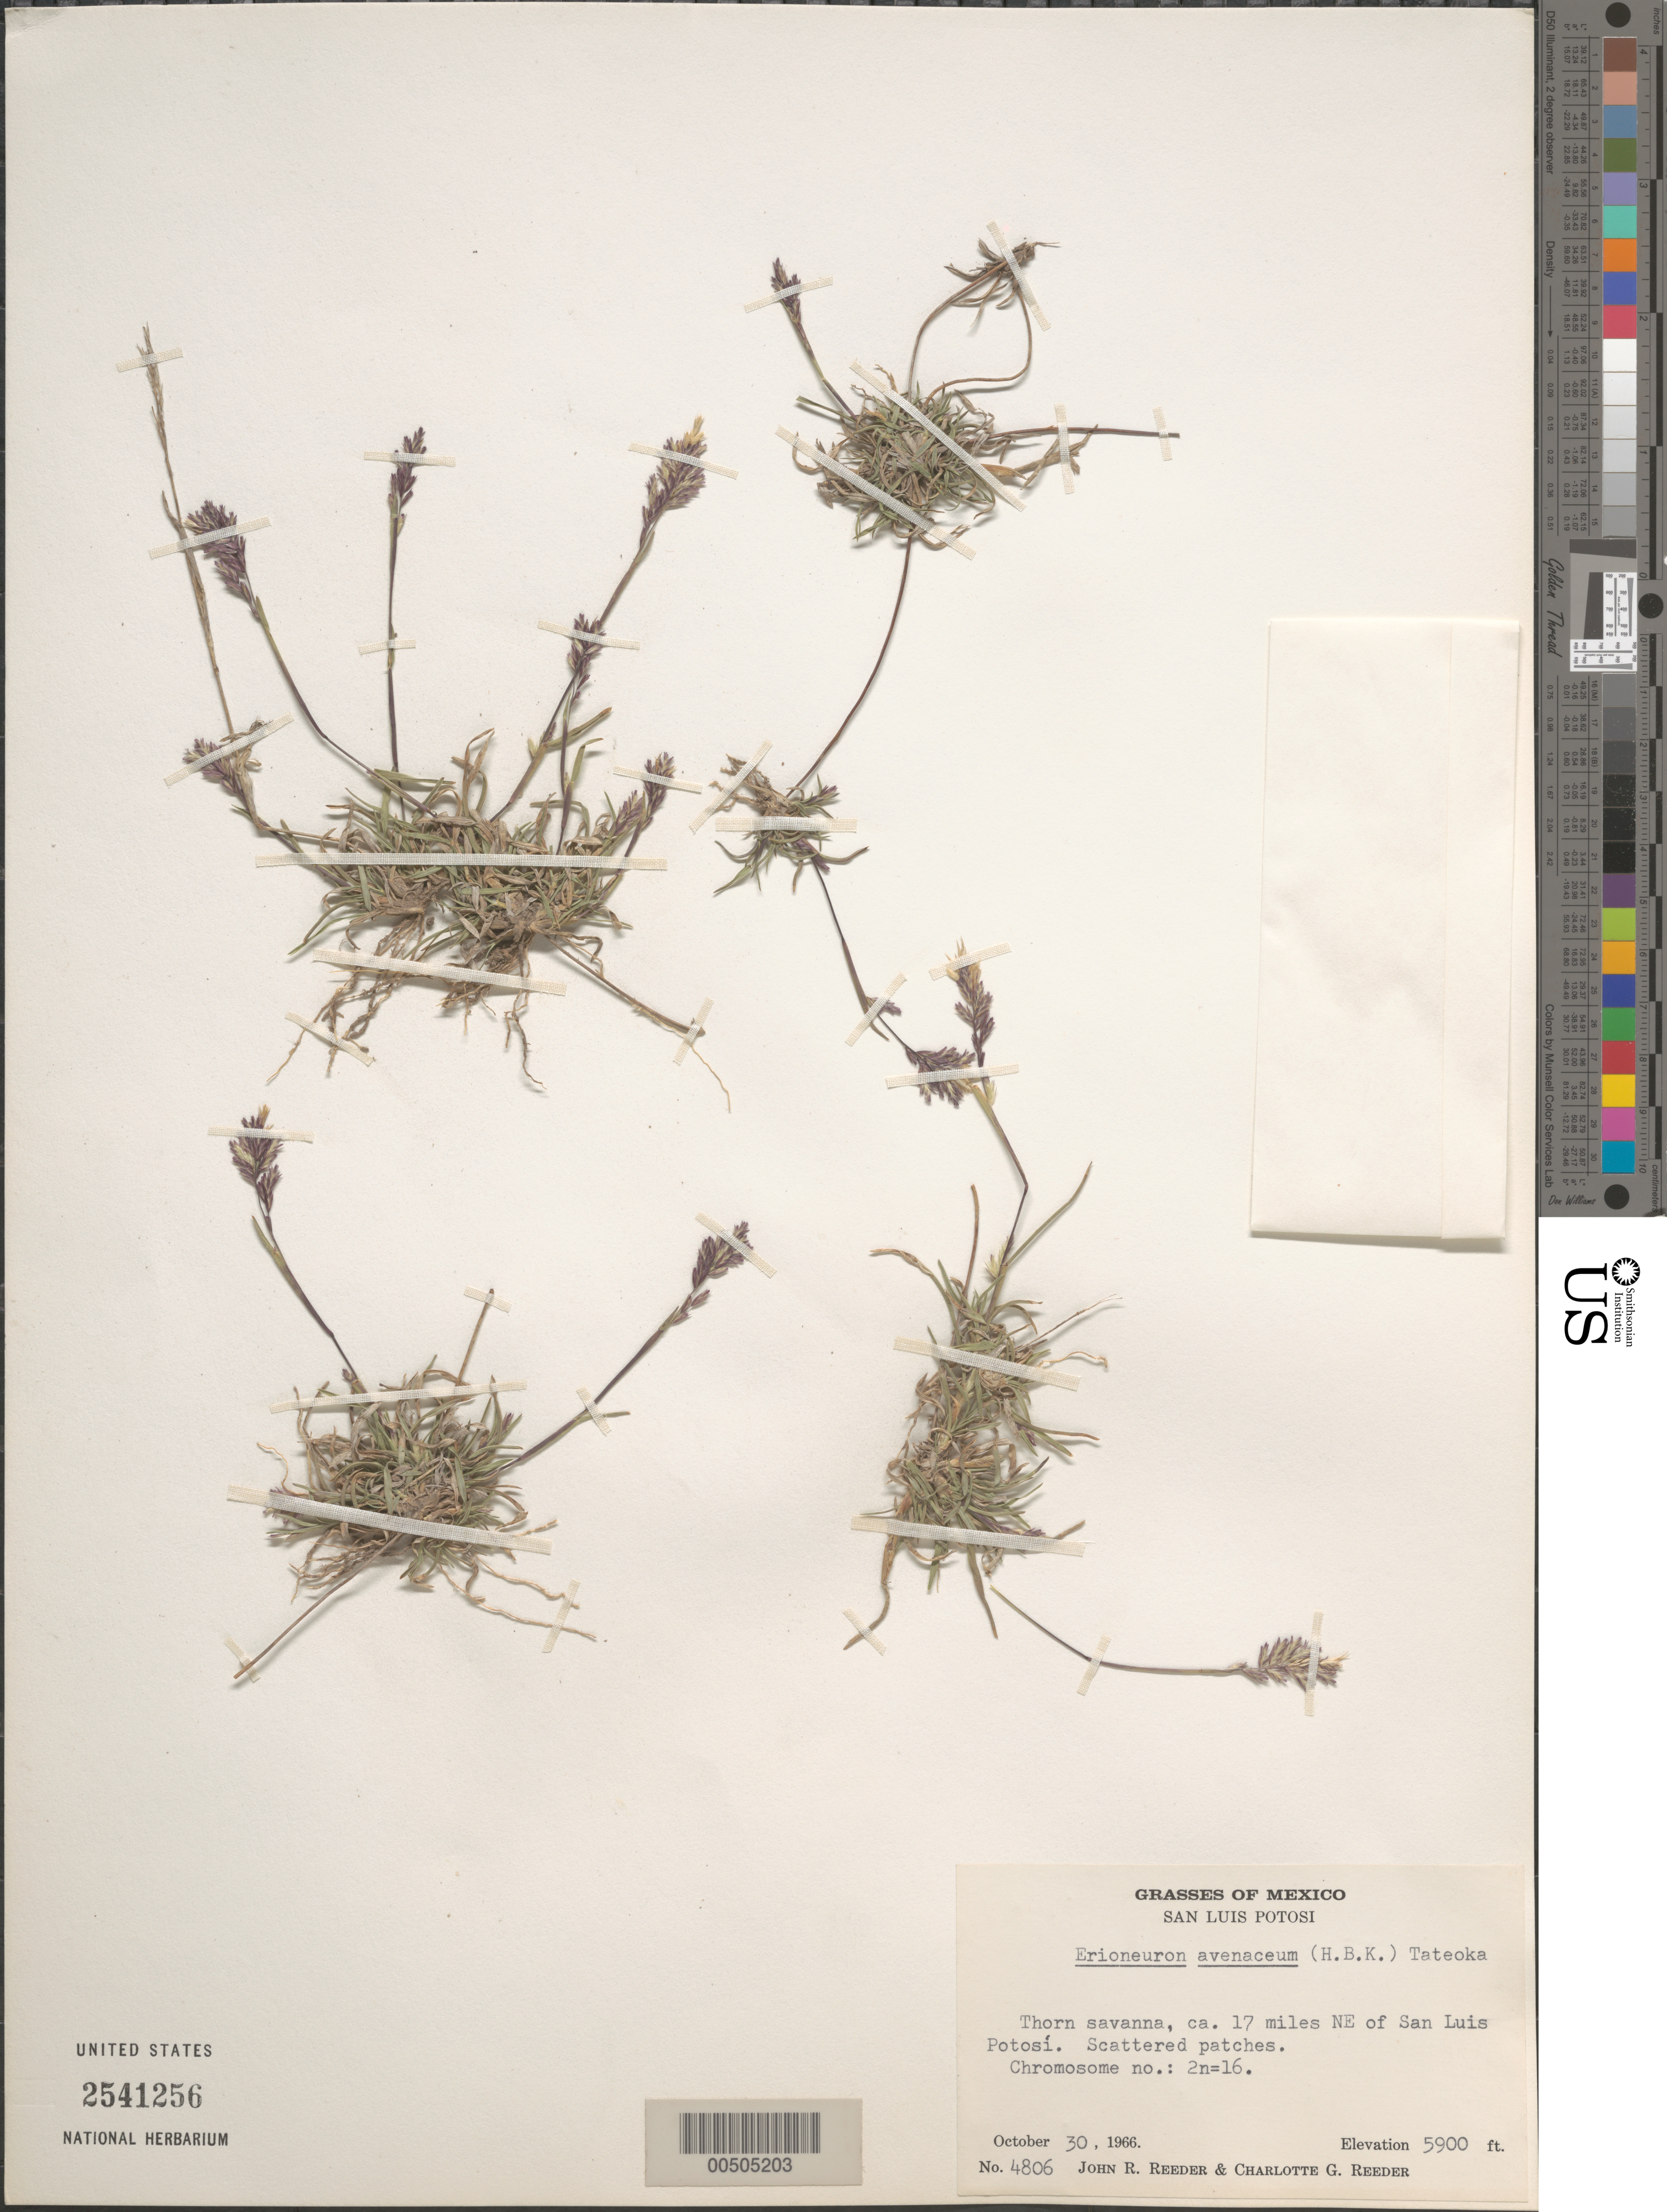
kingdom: Plantae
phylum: Tracheophyta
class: Liliopsida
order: Poales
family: Poaceae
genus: Erioneuron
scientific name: Erioneuron avenaceum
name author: (Kunth) Tateoka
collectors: J. R. Reeder & C. G. Reeder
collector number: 4806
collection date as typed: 30 Oct 1966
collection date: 1966-10-30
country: Mexico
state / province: San Luis Potosi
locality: Ca. 17 mi NE of San Luis Potos¡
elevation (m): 1798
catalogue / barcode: US 2541256